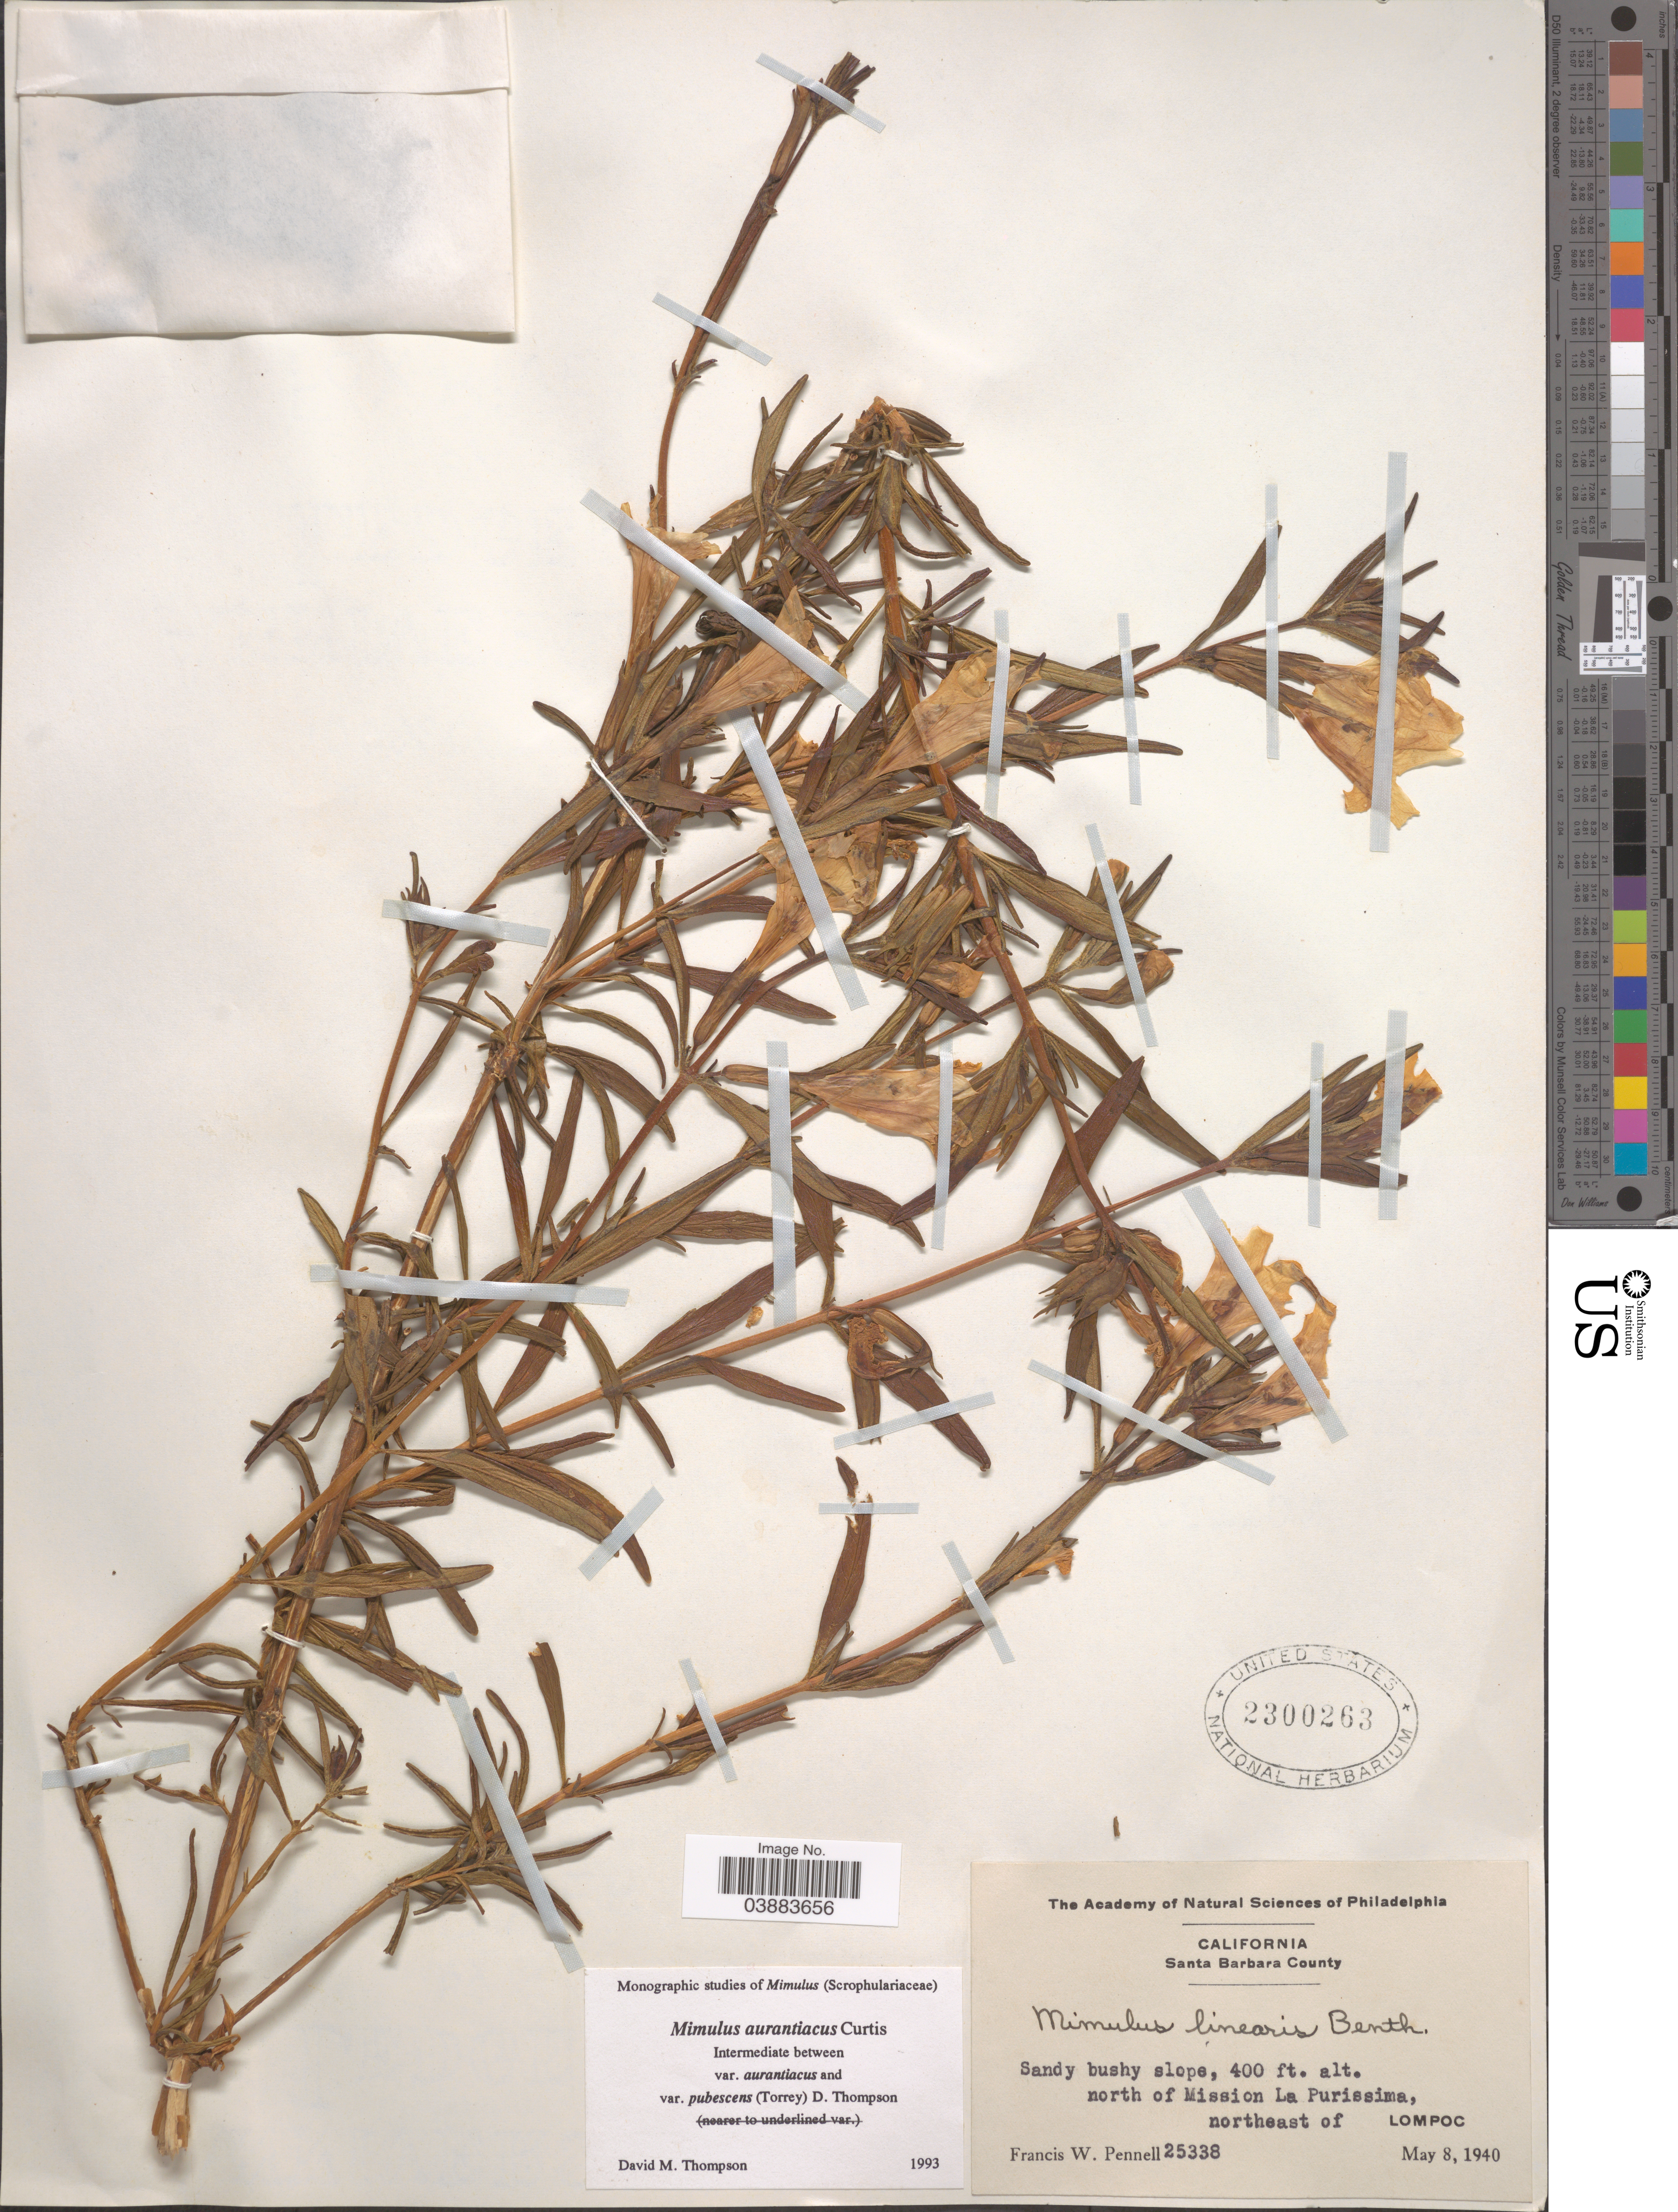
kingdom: Plantae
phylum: Tracheophyta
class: Magnoliopsida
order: Lamiales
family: Phrymaceae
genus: Diplacus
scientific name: Diplacus aurantiacus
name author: (Curtis) Jeps.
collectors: F. W. Pennell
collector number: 25338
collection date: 1940-05-08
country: United States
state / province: California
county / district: Santa Barbara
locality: Santa Barbara County. North of Mission La Purissima, northeast of Lompoc.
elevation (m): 122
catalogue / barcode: US 2300263